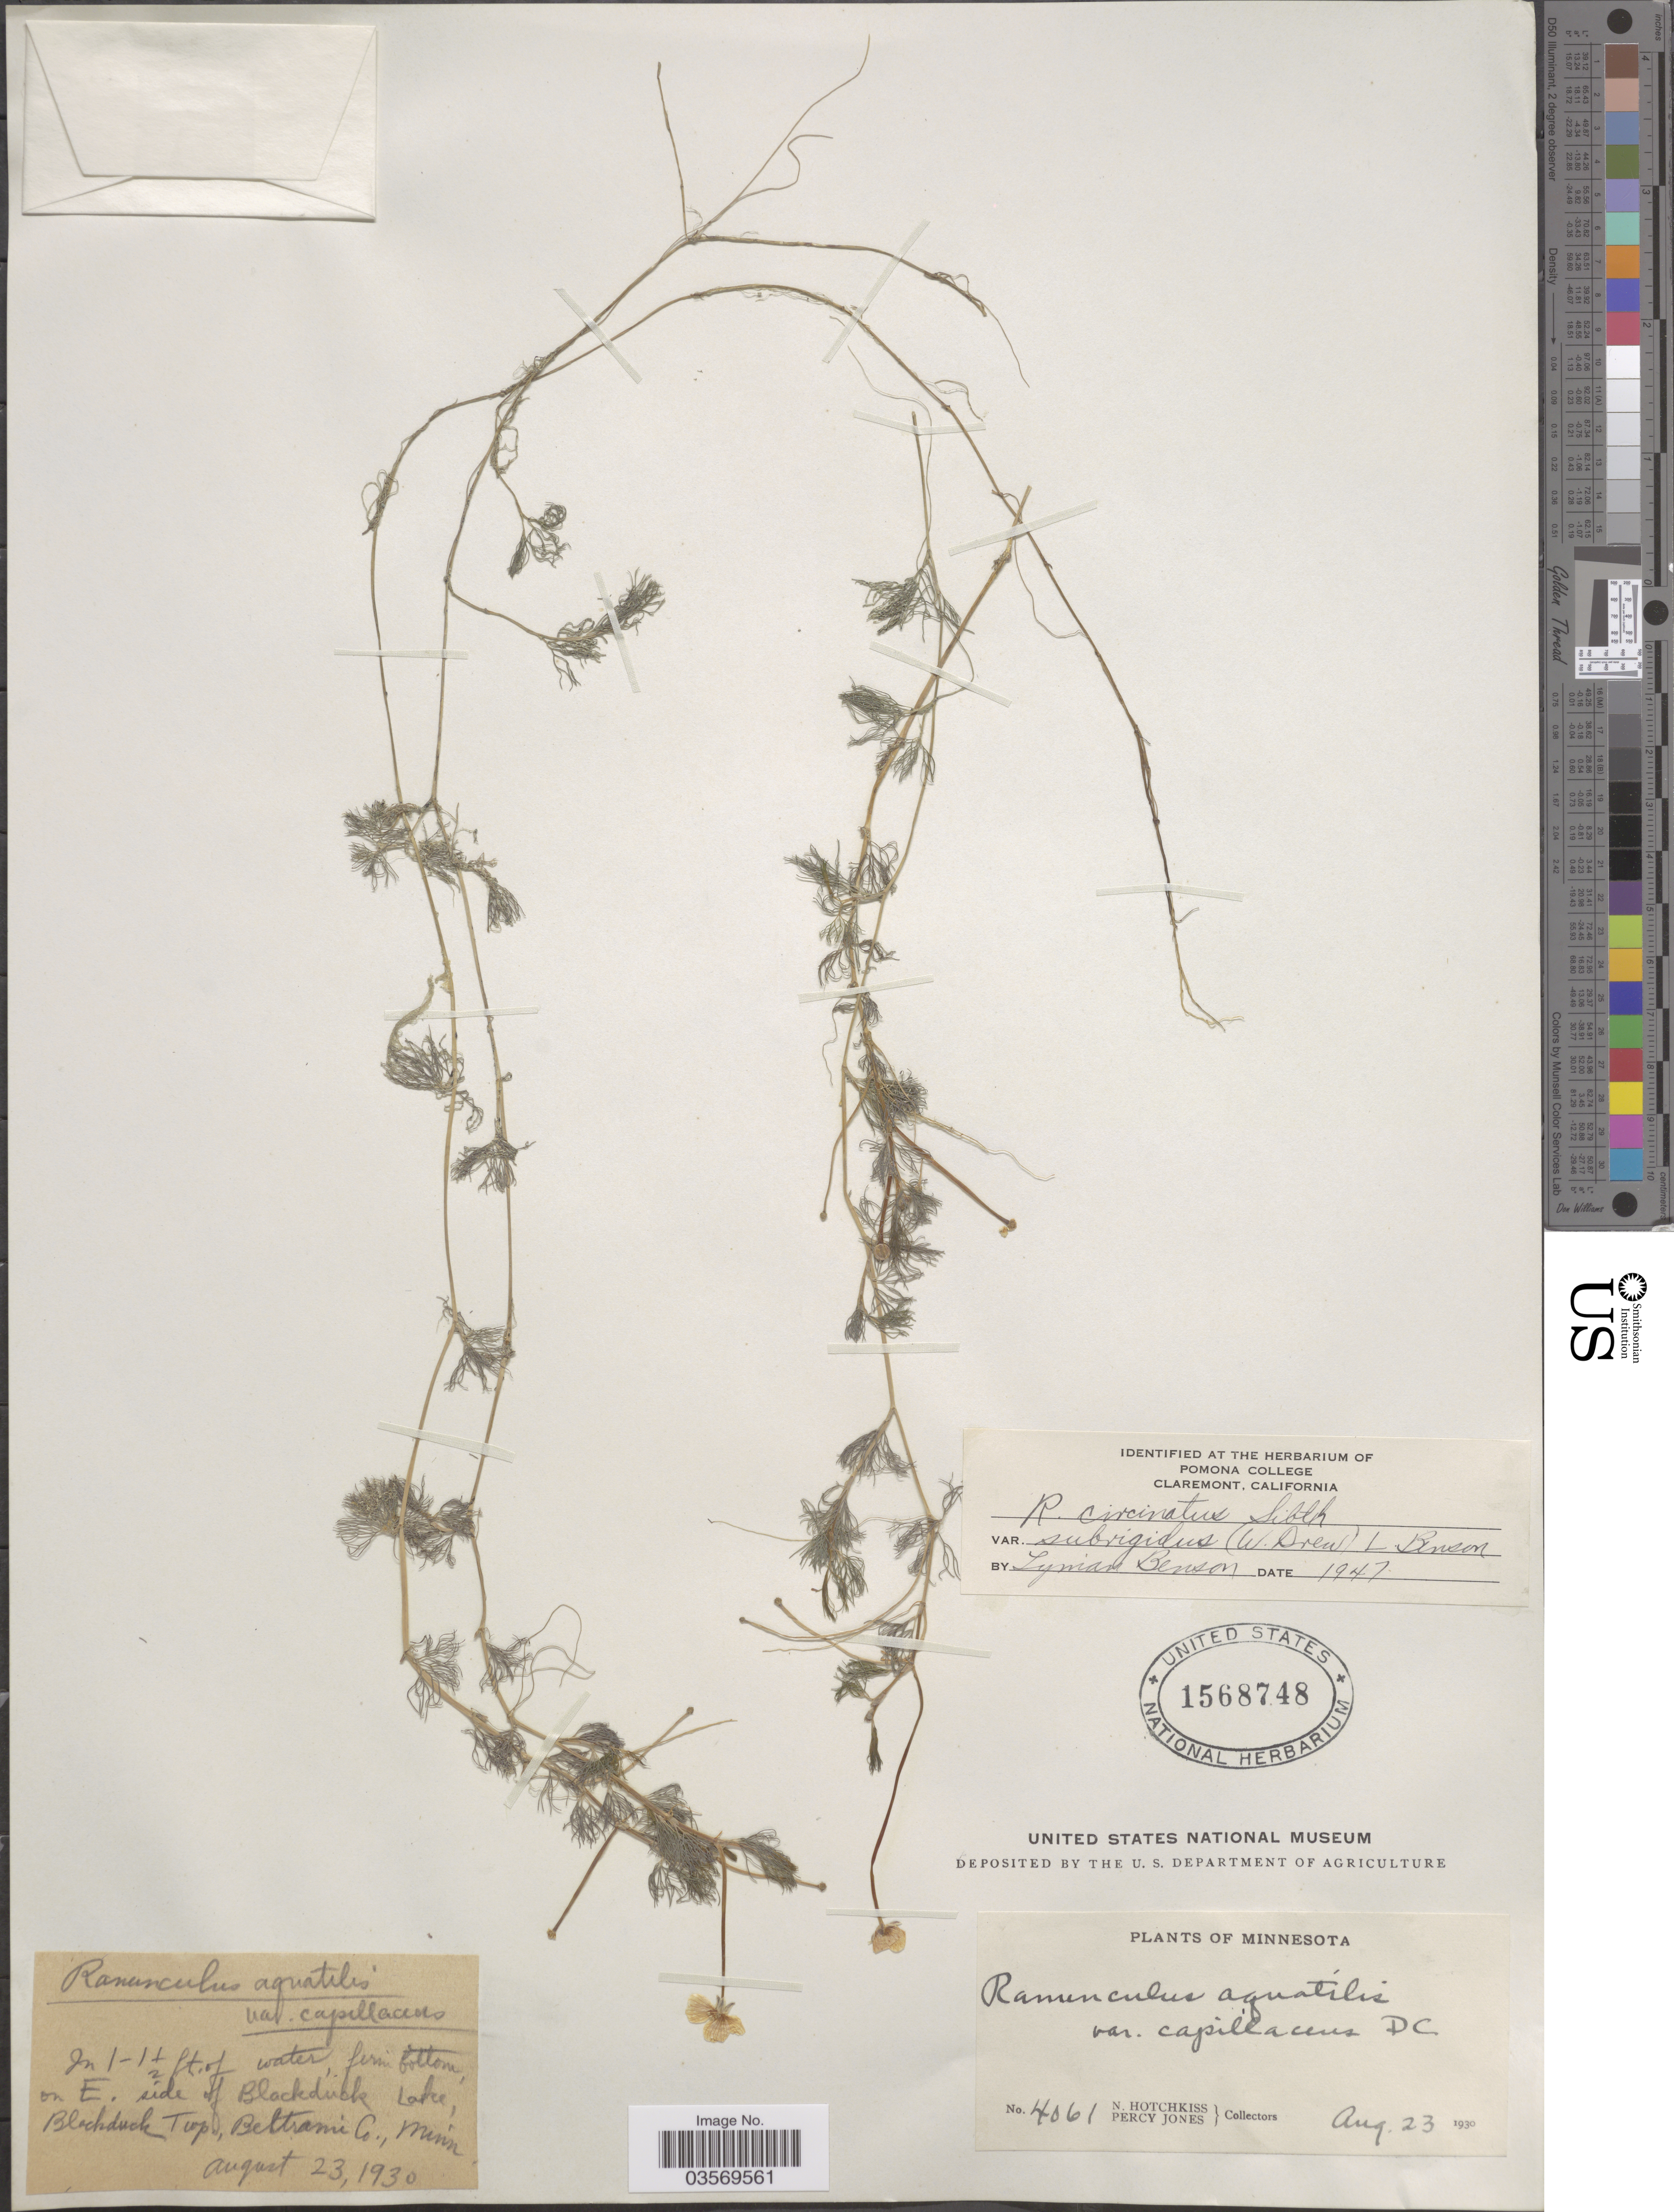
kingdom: Plantae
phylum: Tracheophyta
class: Magnoliopsida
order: Ranunculales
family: Ranunculaceae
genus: Ranunculus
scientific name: Ranunculus subrigidus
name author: W.B. Drew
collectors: N. Hotchkiss & P. Jones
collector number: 4061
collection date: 1930-08-23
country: United States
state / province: Minnesota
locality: On E. side of Blackduck Lake, Blackduck Twp, Beltrami Co.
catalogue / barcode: US 1568748